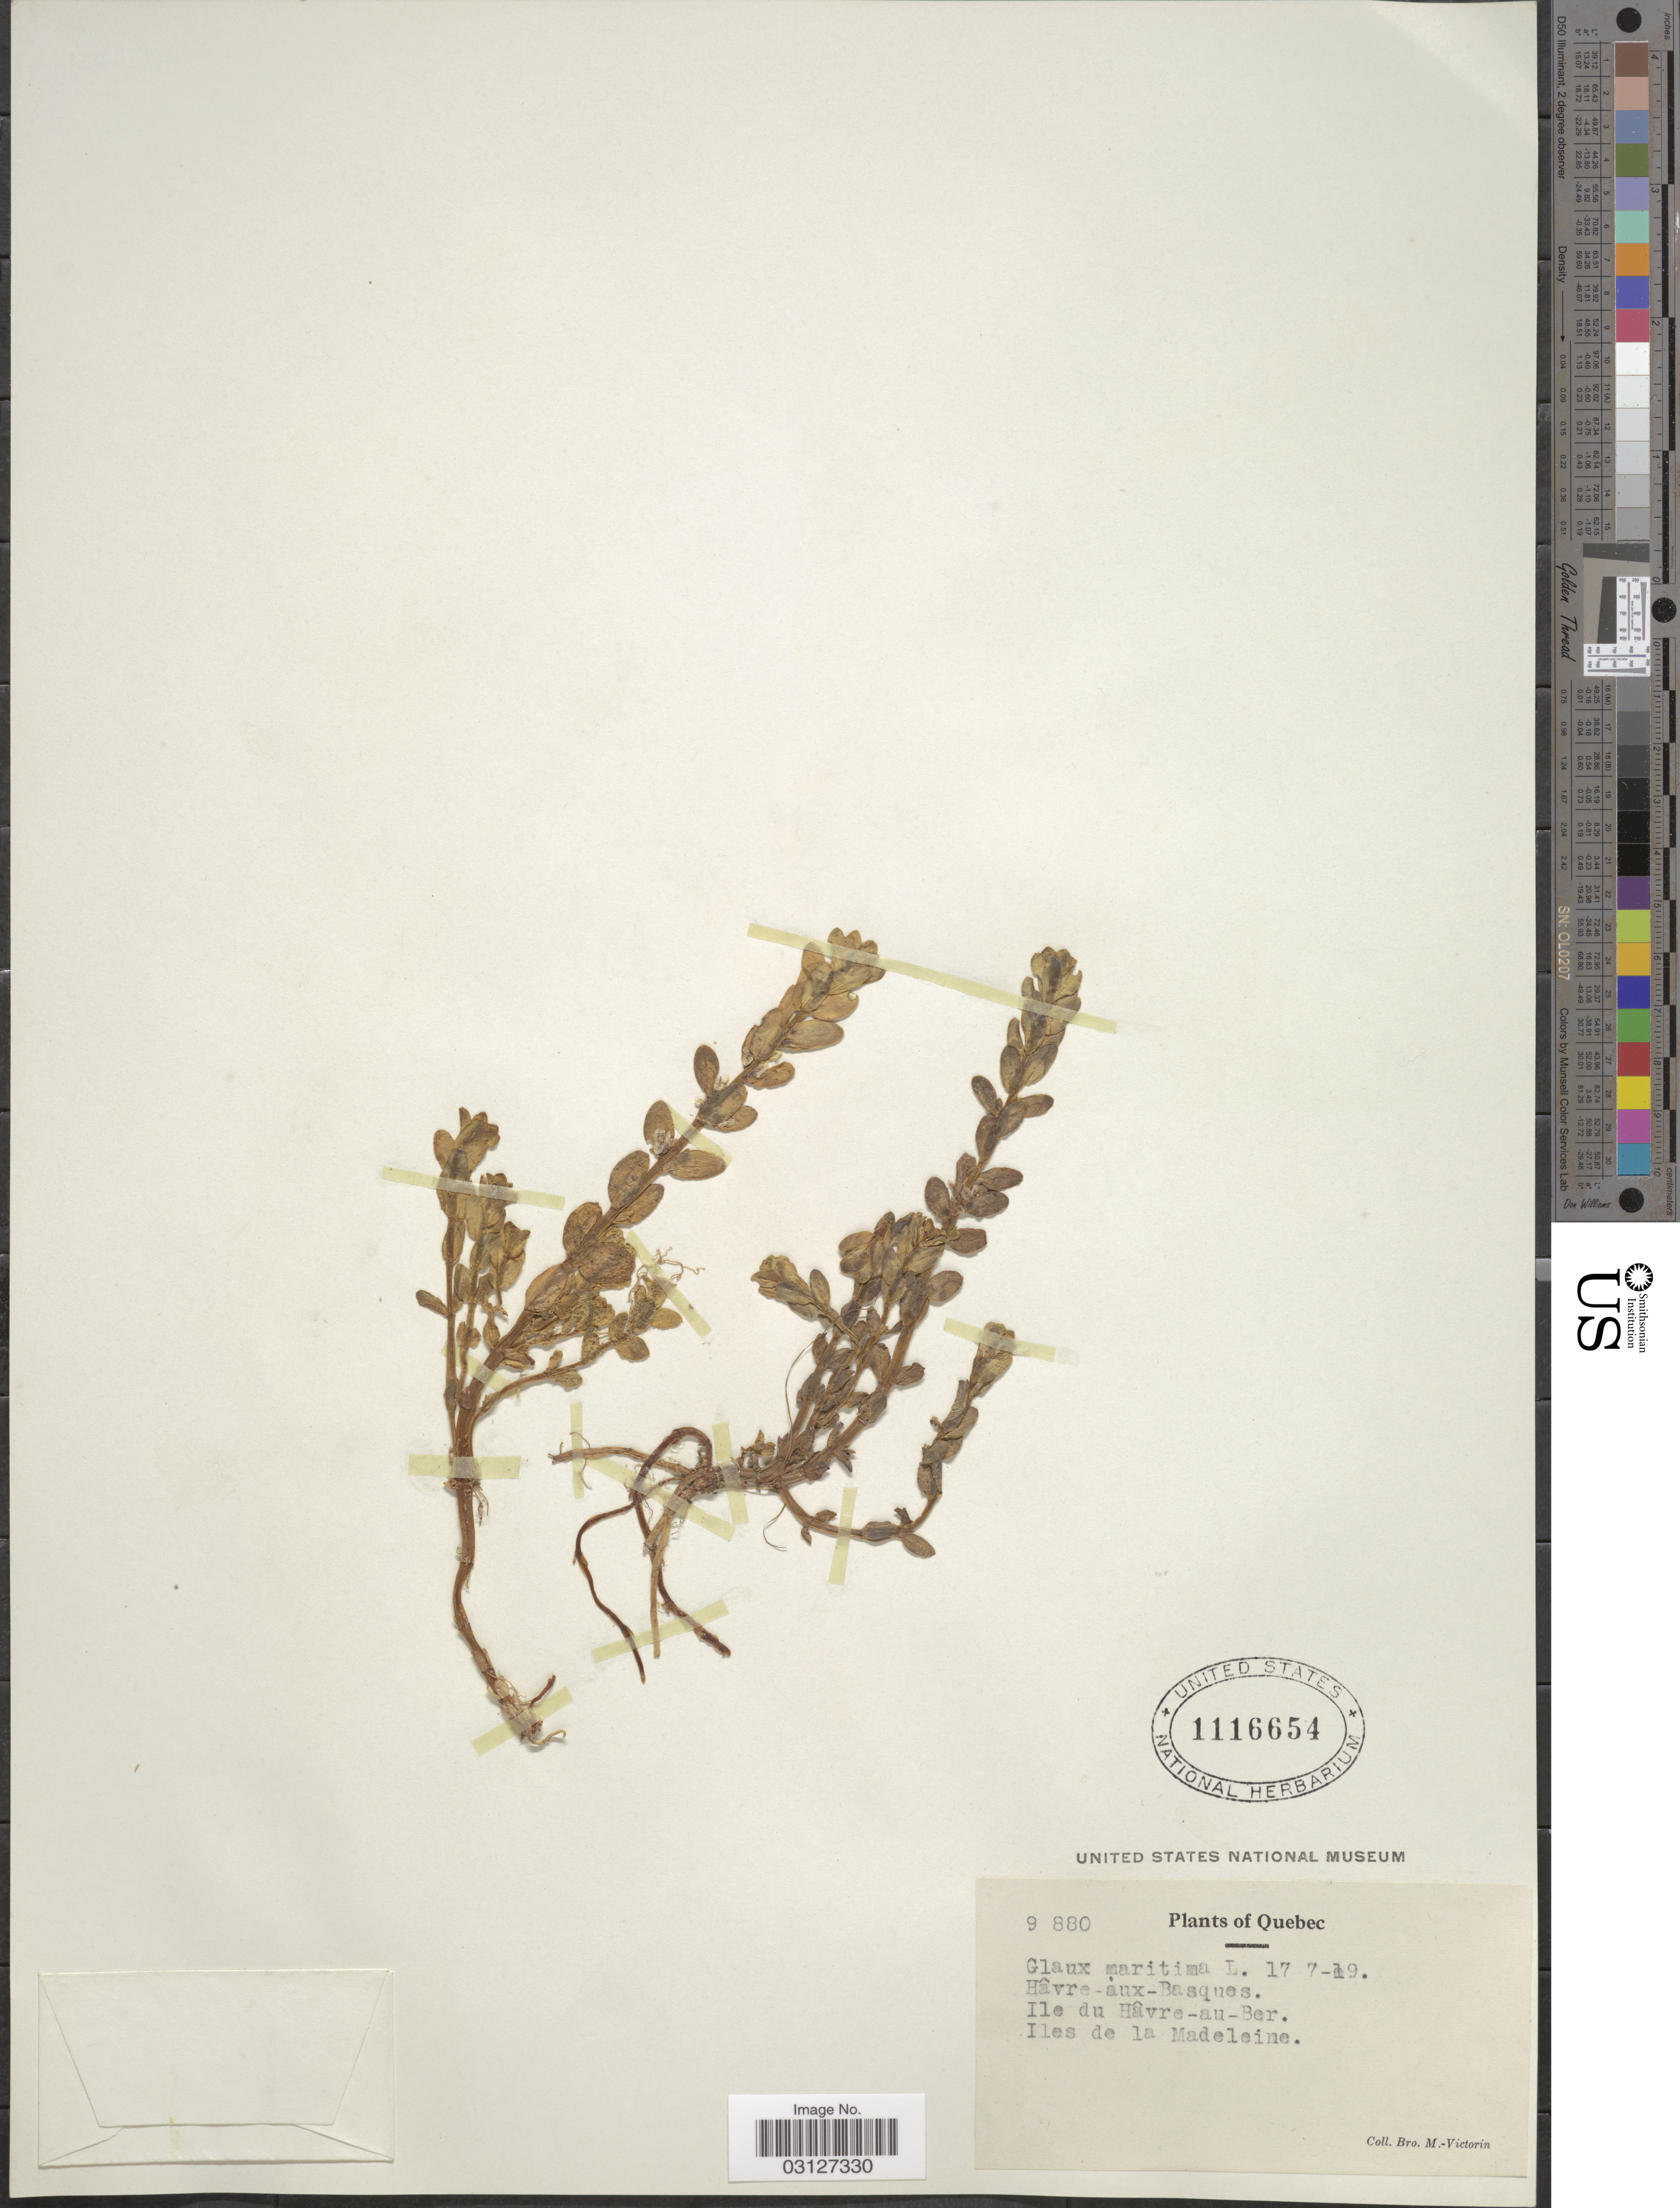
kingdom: Plantae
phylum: Tracheophyta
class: Magnoliopsida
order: Ericales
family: Primulaceae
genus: Glaux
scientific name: Glaux maritima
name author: L.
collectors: Fr. Marie-Victorin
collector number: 9880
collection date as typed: Transcribed d/m/y: 17/7/19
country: Canada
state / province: Quebec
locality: Hâvre-aux-Basques. Ile du Hâvre-au-Ber. Iles de la Madeleine.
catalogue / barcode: US 1116654